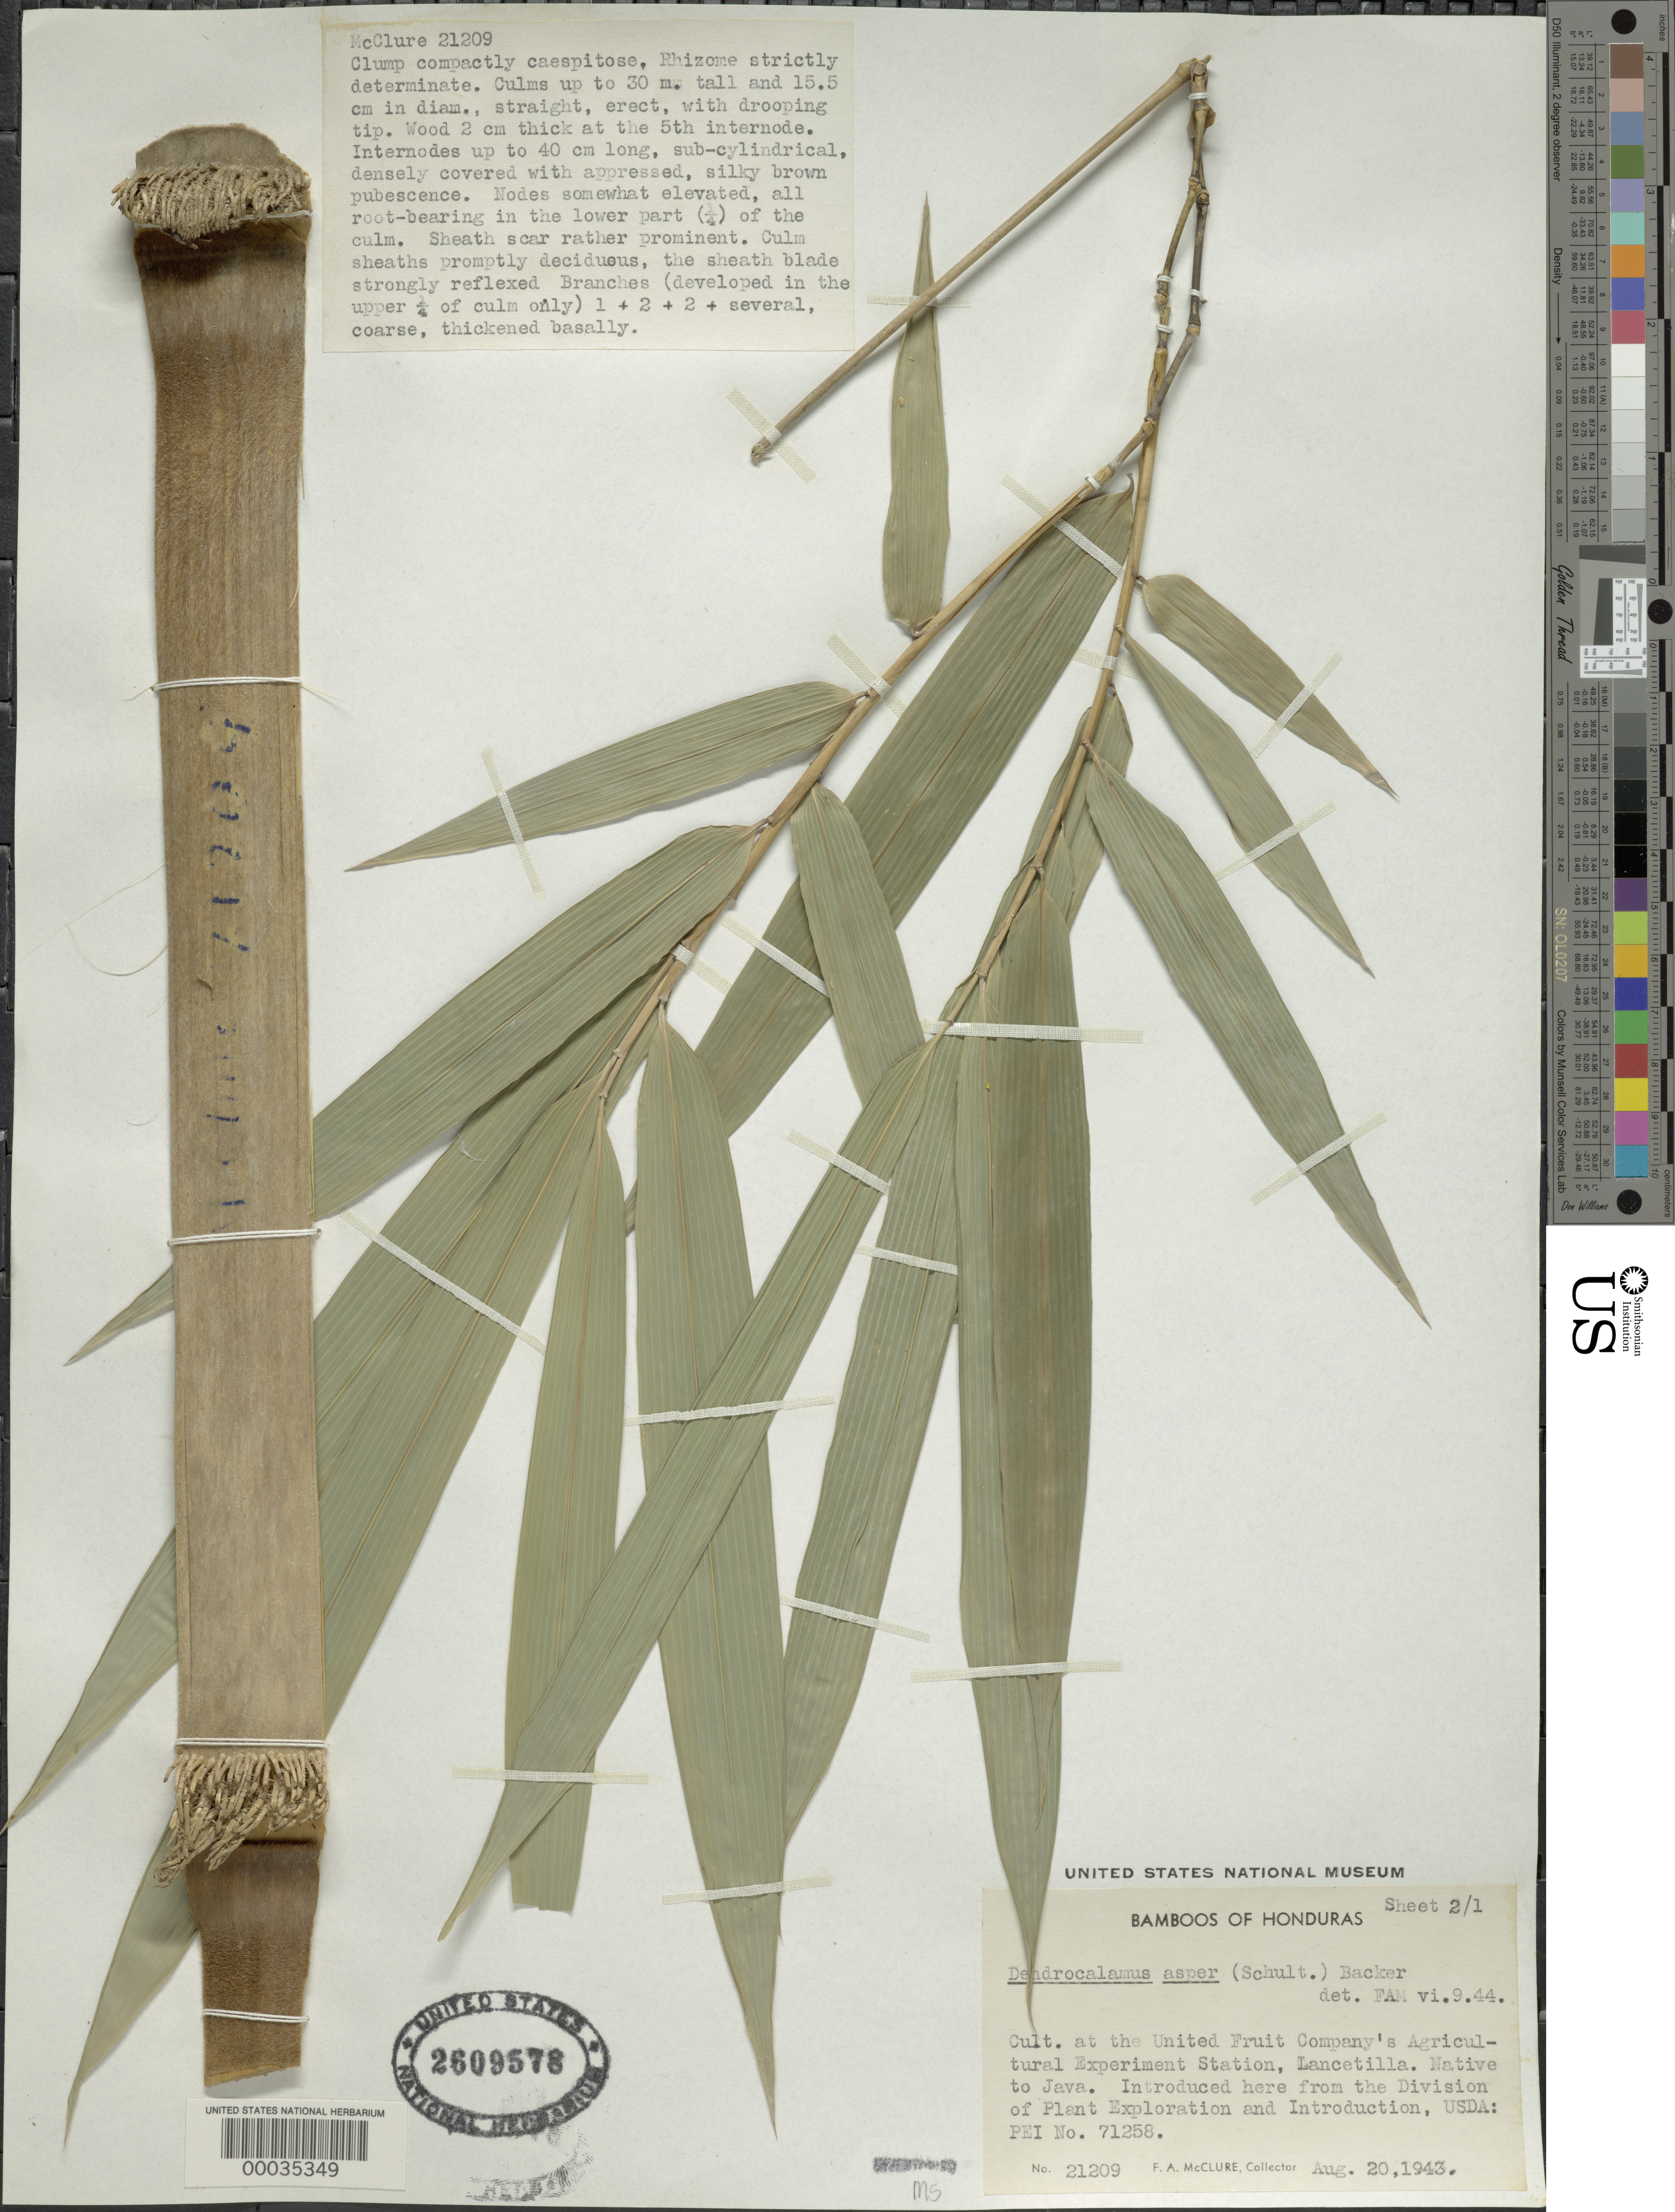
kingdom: Plantae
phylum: Tracheophyta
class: Liliopsida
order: Poales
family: Poaceae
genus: Dendrocalamus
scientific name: Dendrocalamus asper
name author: (Schult. & Schult. f.) Backer ex K. Heyne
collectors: F. A. McClure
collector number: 21209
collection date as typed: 20 Aug 1943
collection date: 1943-08-20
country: Honduras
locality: United fruit co's. agricultural experimental station-Lancetilla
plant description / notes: PI. 71258, native to java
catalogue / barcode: US 2609578